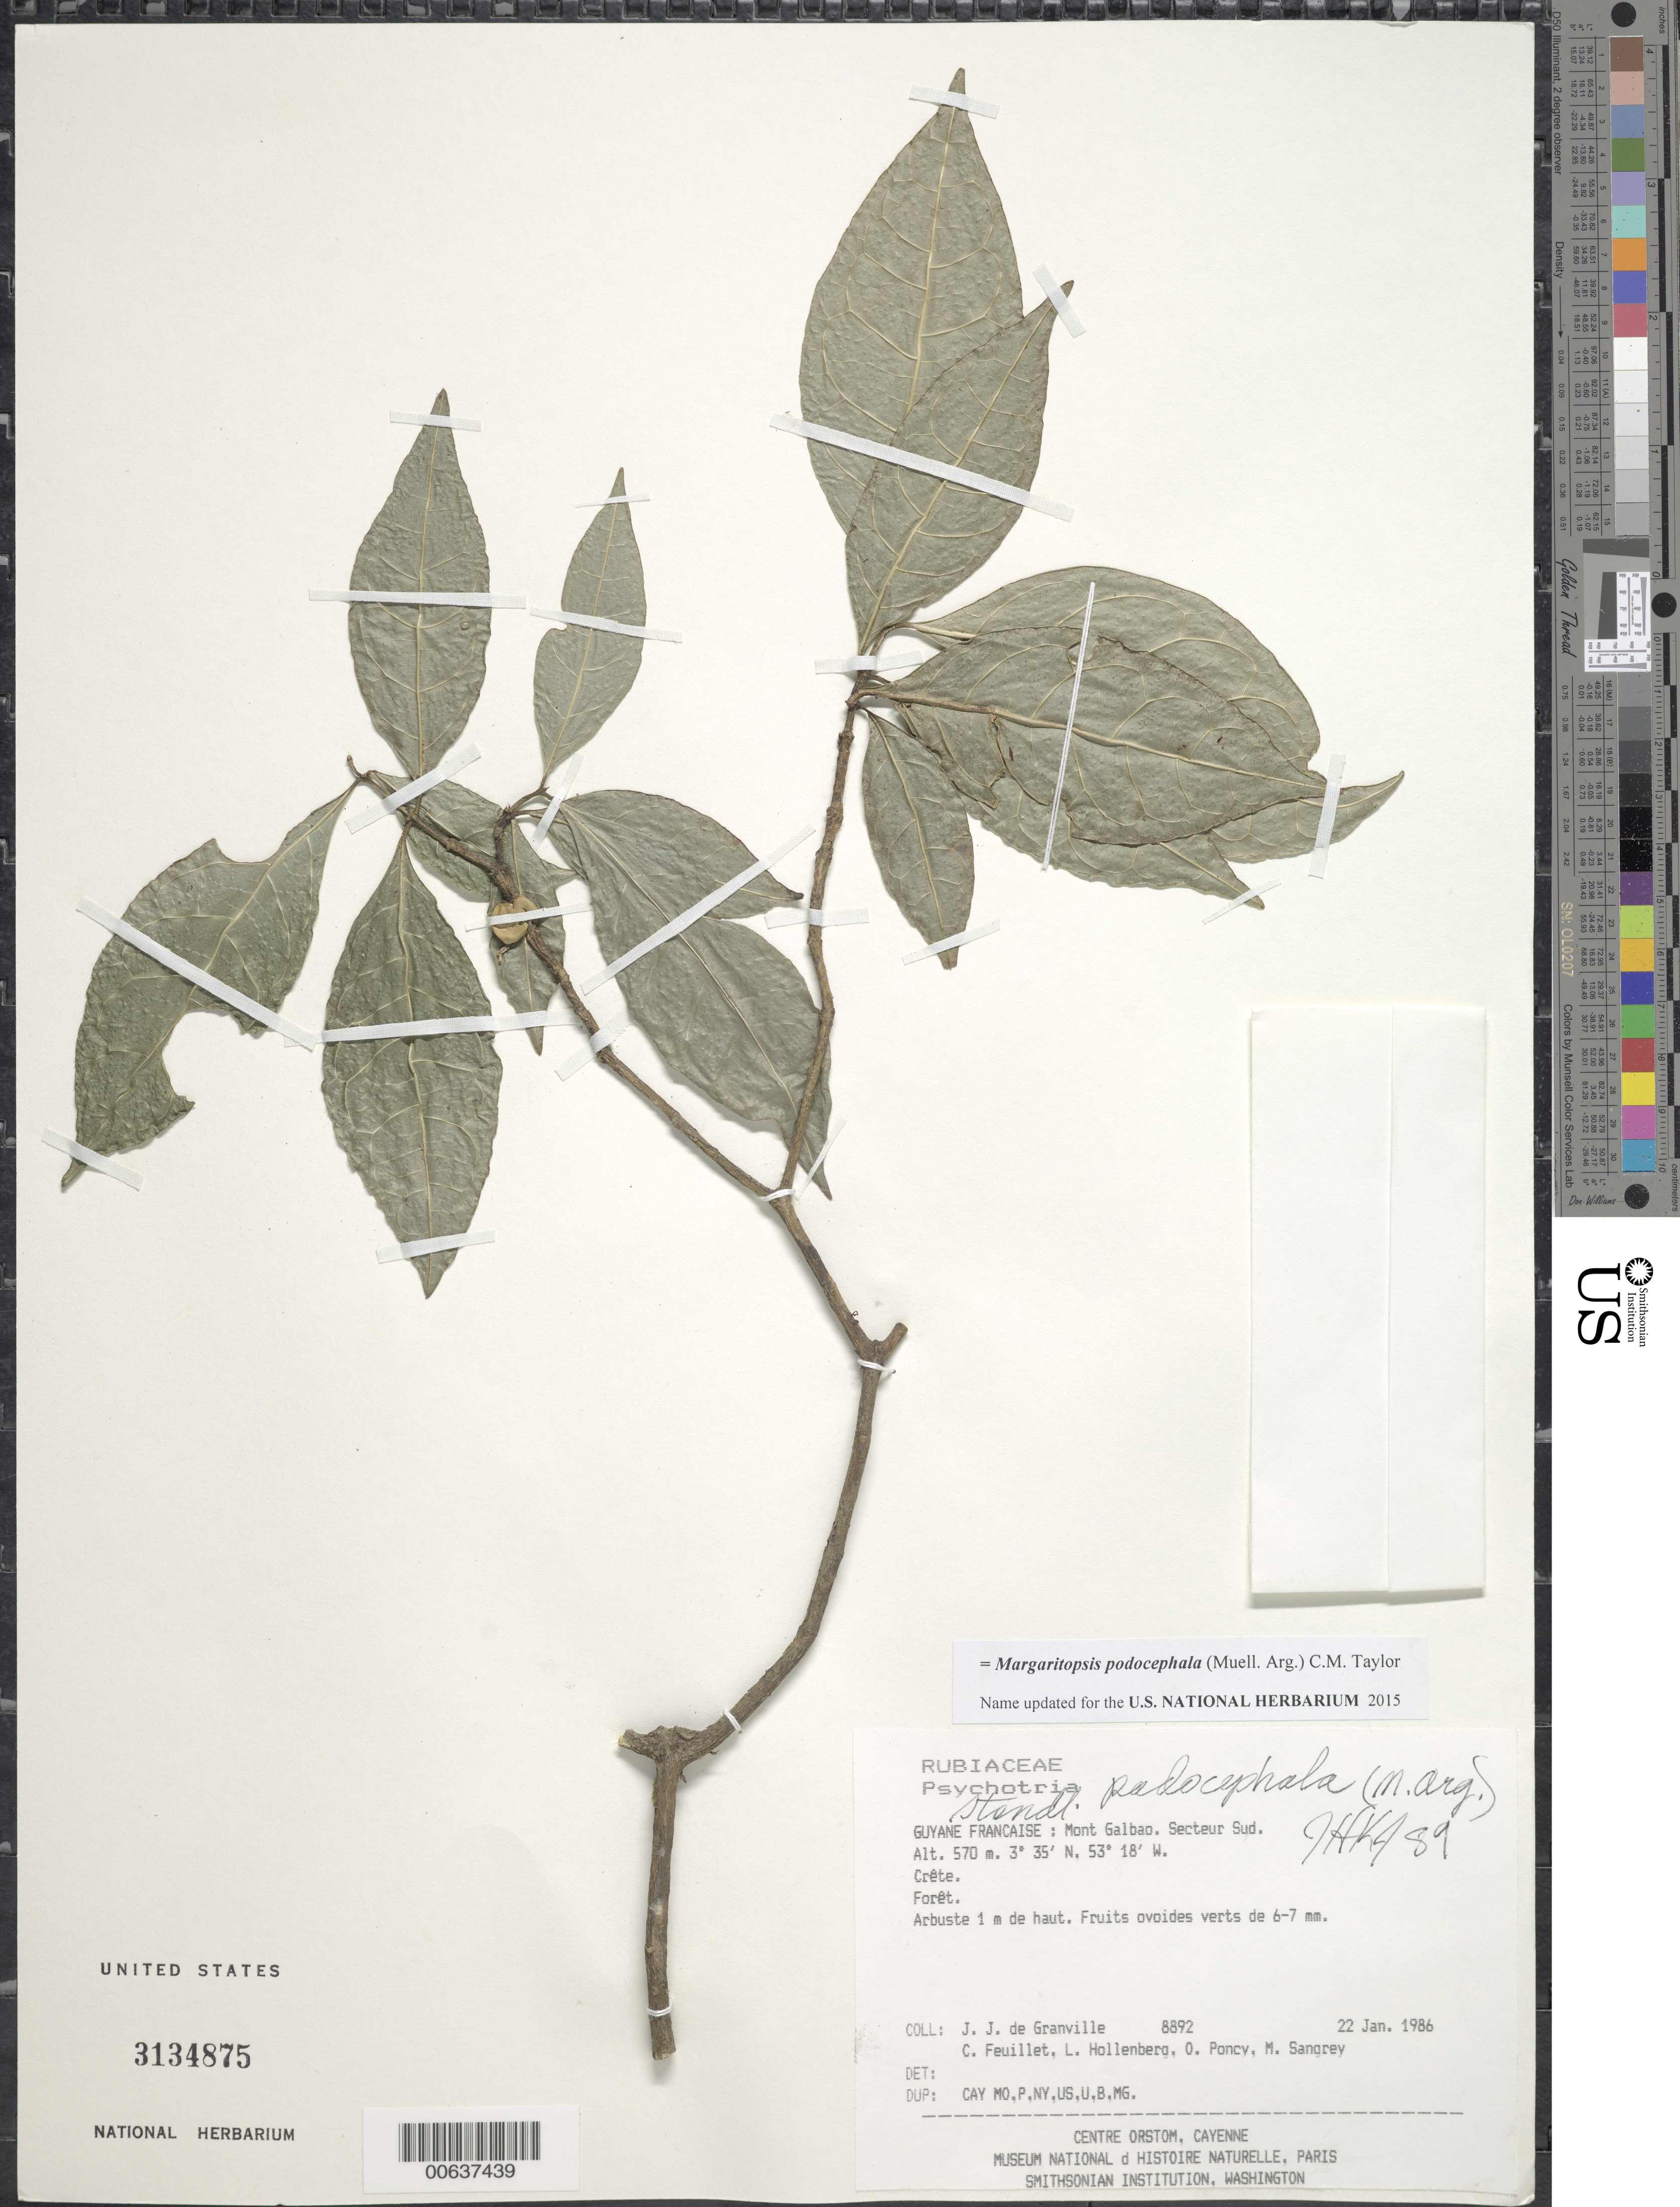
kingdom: Plantae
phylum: Tracheophyta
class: Magnoliopsida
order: Gentianales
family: Rubiaceae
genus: Psychotria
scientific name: Psychotria podocephala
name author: (Müll. Arg.) Standl.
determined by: Kirkbride, J. H.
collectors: J.-J. de Granville, C. Feuillet, L. Hollenberg, O. Poncy & M. S. Sangrey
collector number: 8892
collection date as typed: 22-Jan-86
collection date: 1986-01-22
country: French Guiana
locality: Mont Galbao. Secteur Sud. Crête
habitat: Forêt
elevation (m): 570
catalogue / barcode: US 3134875